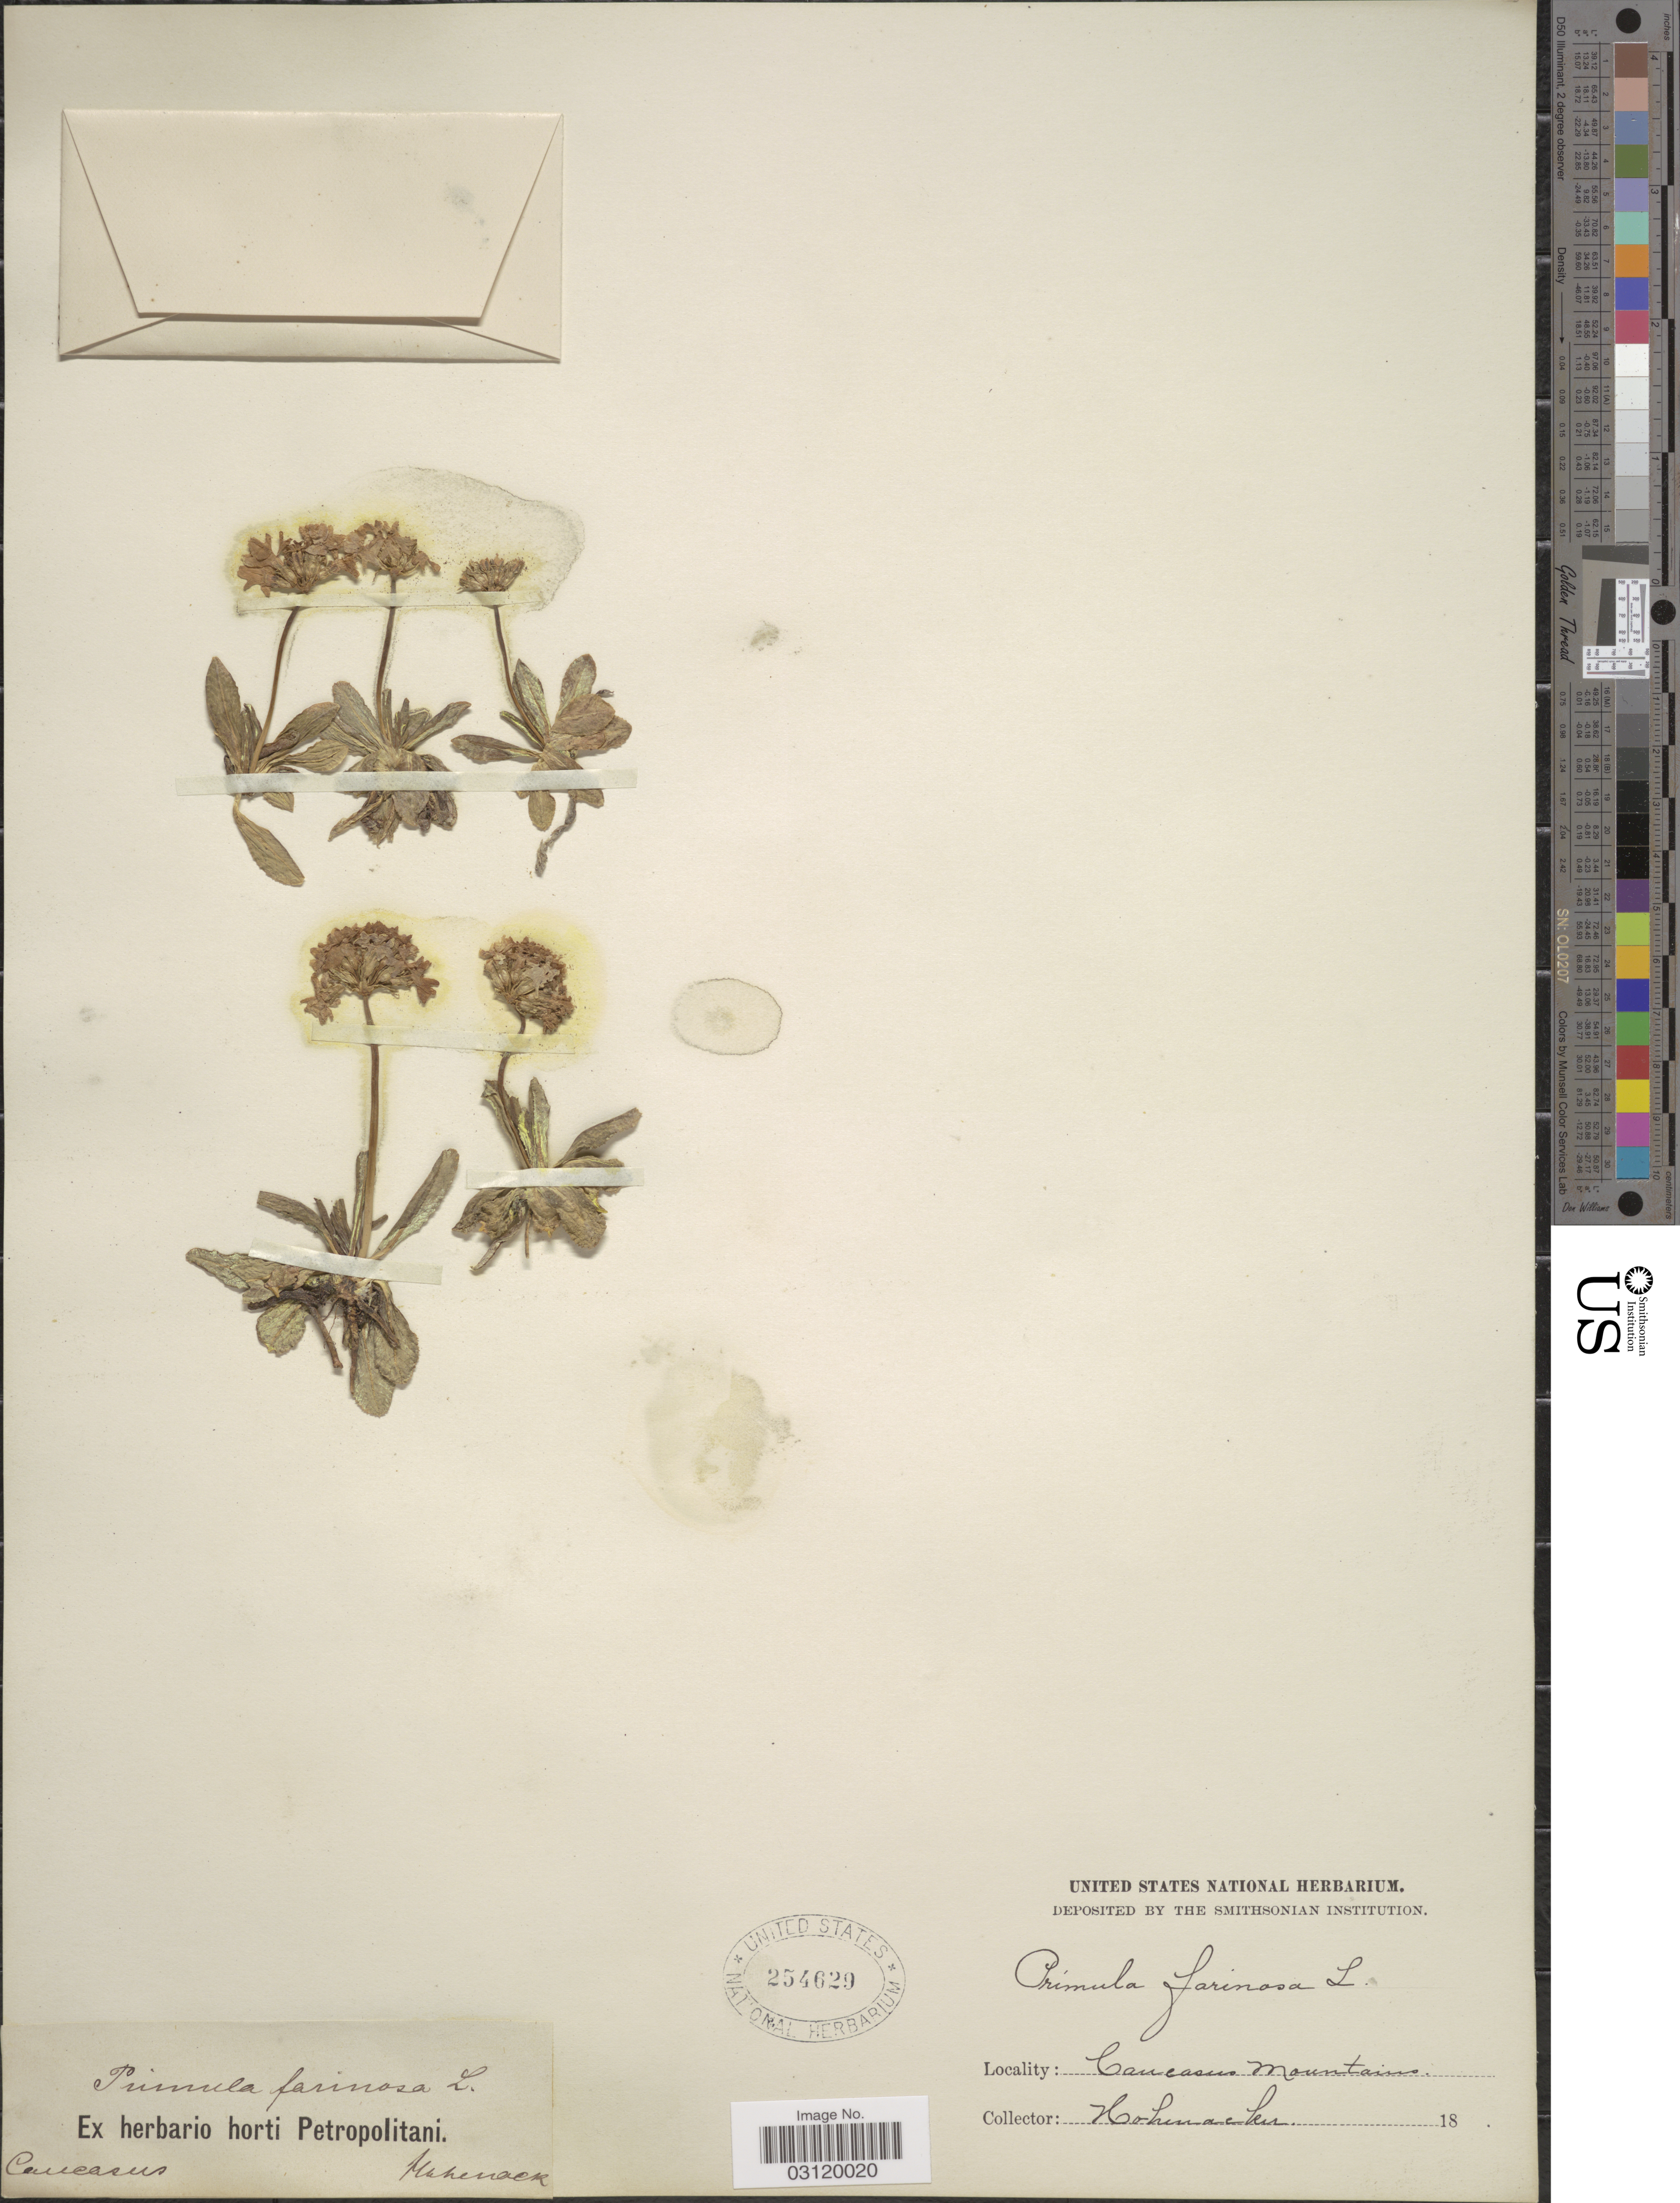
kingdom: Plantae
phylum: Tracheophyta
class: Magnoliopsida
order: Ericales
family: Primulaceae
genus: Primula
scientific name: Primula farinosa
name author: L.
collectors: Hohenacker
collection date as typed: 18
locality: Caucasus Mountains.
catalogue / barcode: US 254629